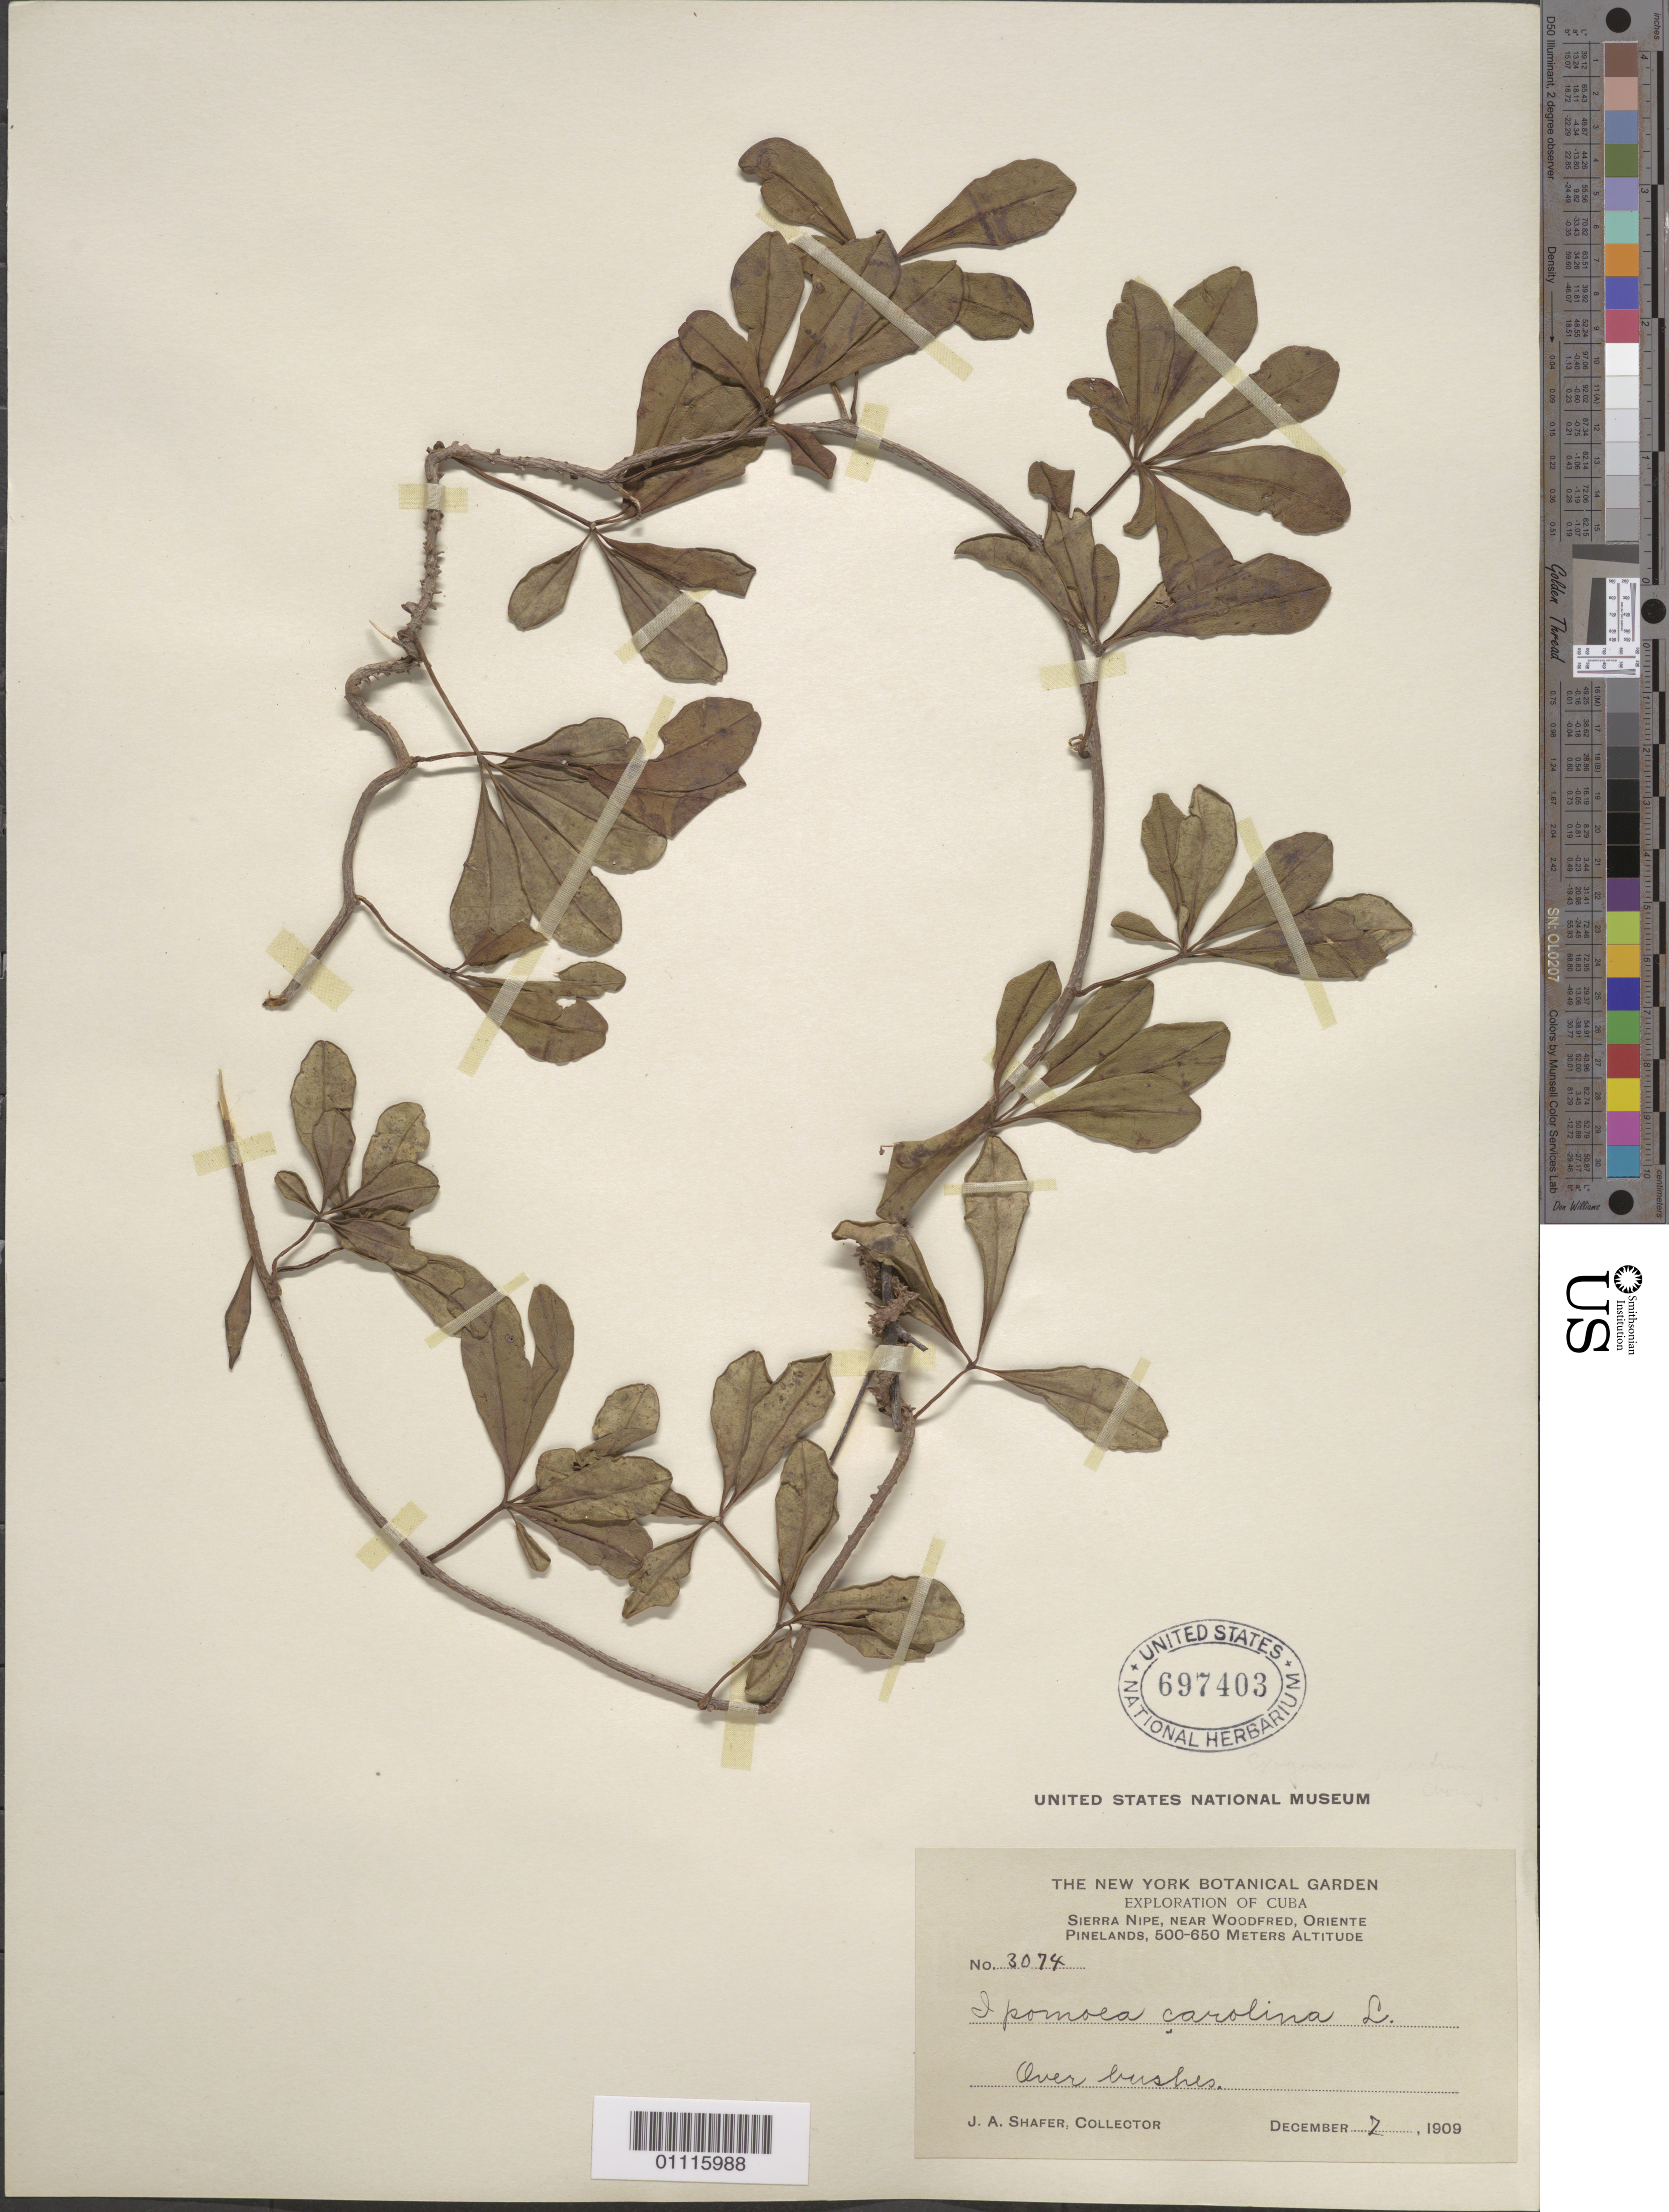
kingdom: Plantae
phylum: Tracheophyta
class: Magnoliopsida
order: Solanales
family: Convolvulaceae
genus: Ipomoea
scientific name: Ipomoea carolina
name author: L.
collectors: J. A. Shafer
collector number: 3074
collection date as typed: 07 Dec 1909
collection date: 1909-12-07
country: Cuba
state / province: Holguín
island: Cuba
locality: Sierra Nipe, near Woodfred Pinelands Over bushes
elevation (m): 500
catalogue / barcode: US 697403